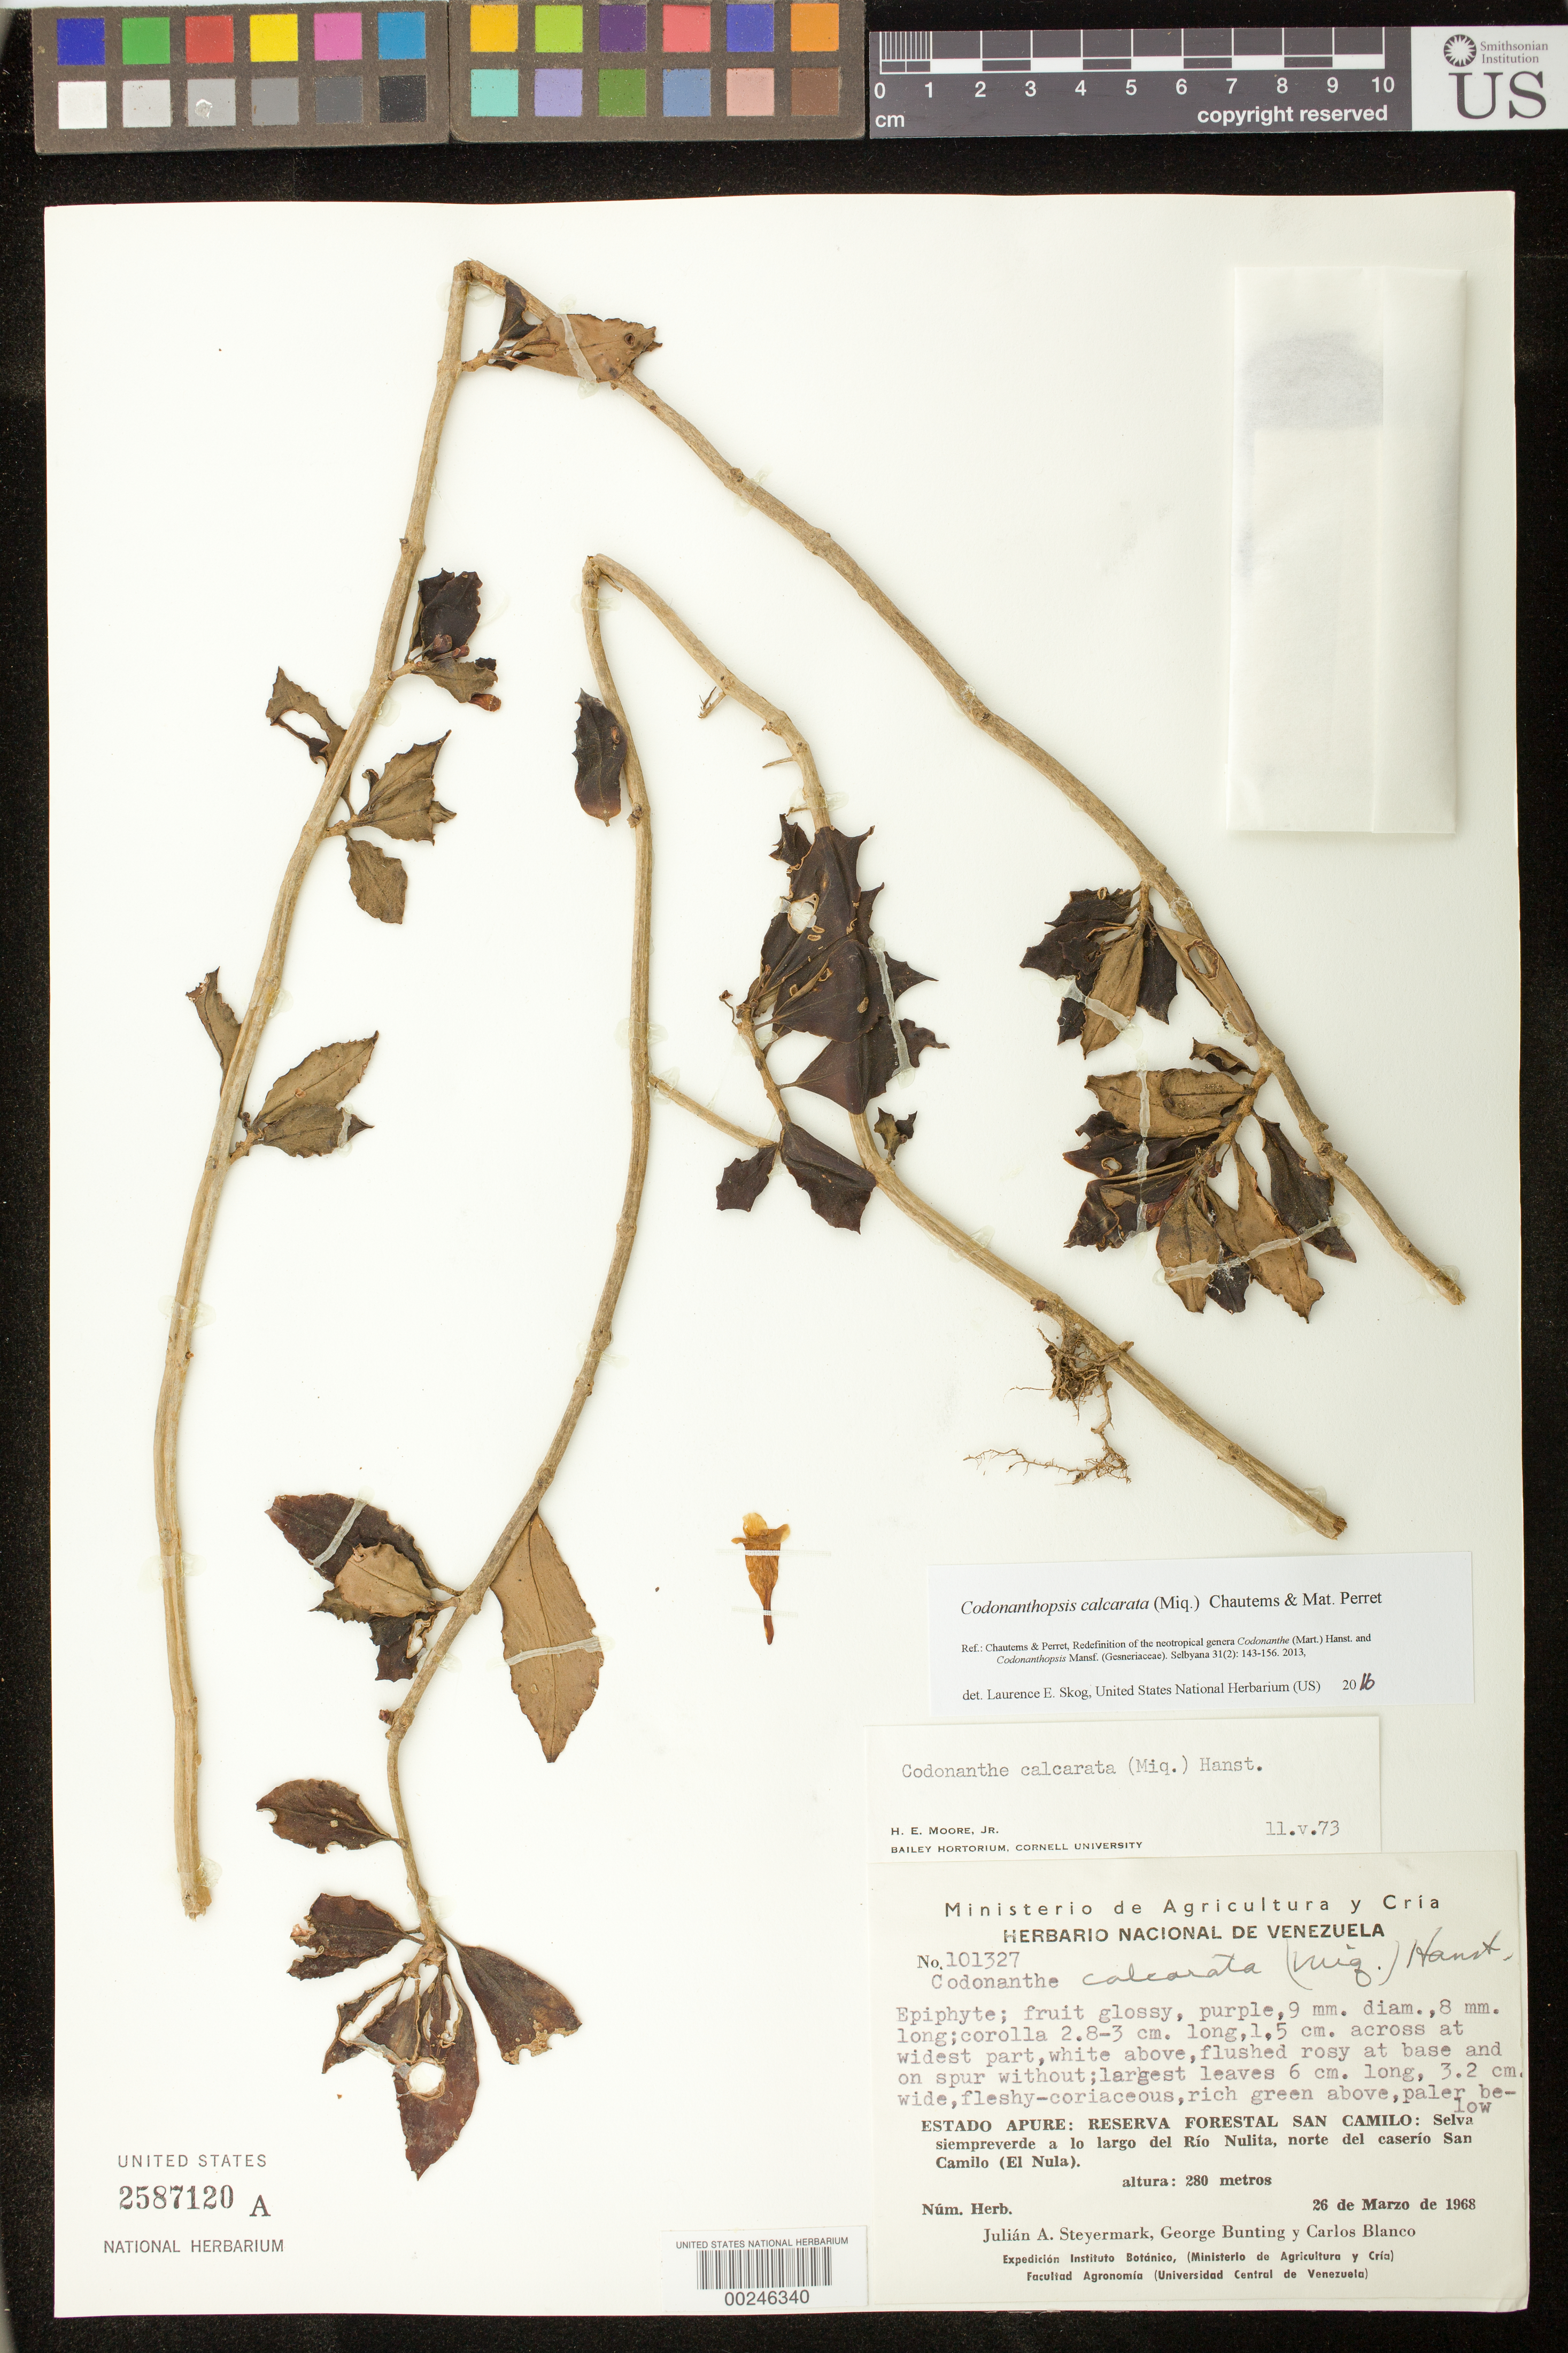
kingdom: Plantae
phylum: Tracheophyta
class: Magnoliopsida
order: Lamiales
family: Gesneriaceae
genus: Codonanthopsis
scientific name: Codonanthopsis calcarata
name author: (Miq.) Chautems & Mat.Perret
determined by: Skog, Laurence E.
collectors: J. Steyermark, G. S. Bunting & C. Blanco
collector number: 101327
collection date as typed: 26 Mar 1968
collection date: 1968-03-26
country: Venezuela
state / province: Apure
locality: Reserva Forestal San Camilo, along Rio Nulita, N of Caserio San Camilo (El Nula)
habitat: Evergreen forest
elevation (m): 280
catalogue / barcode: US 2587120A